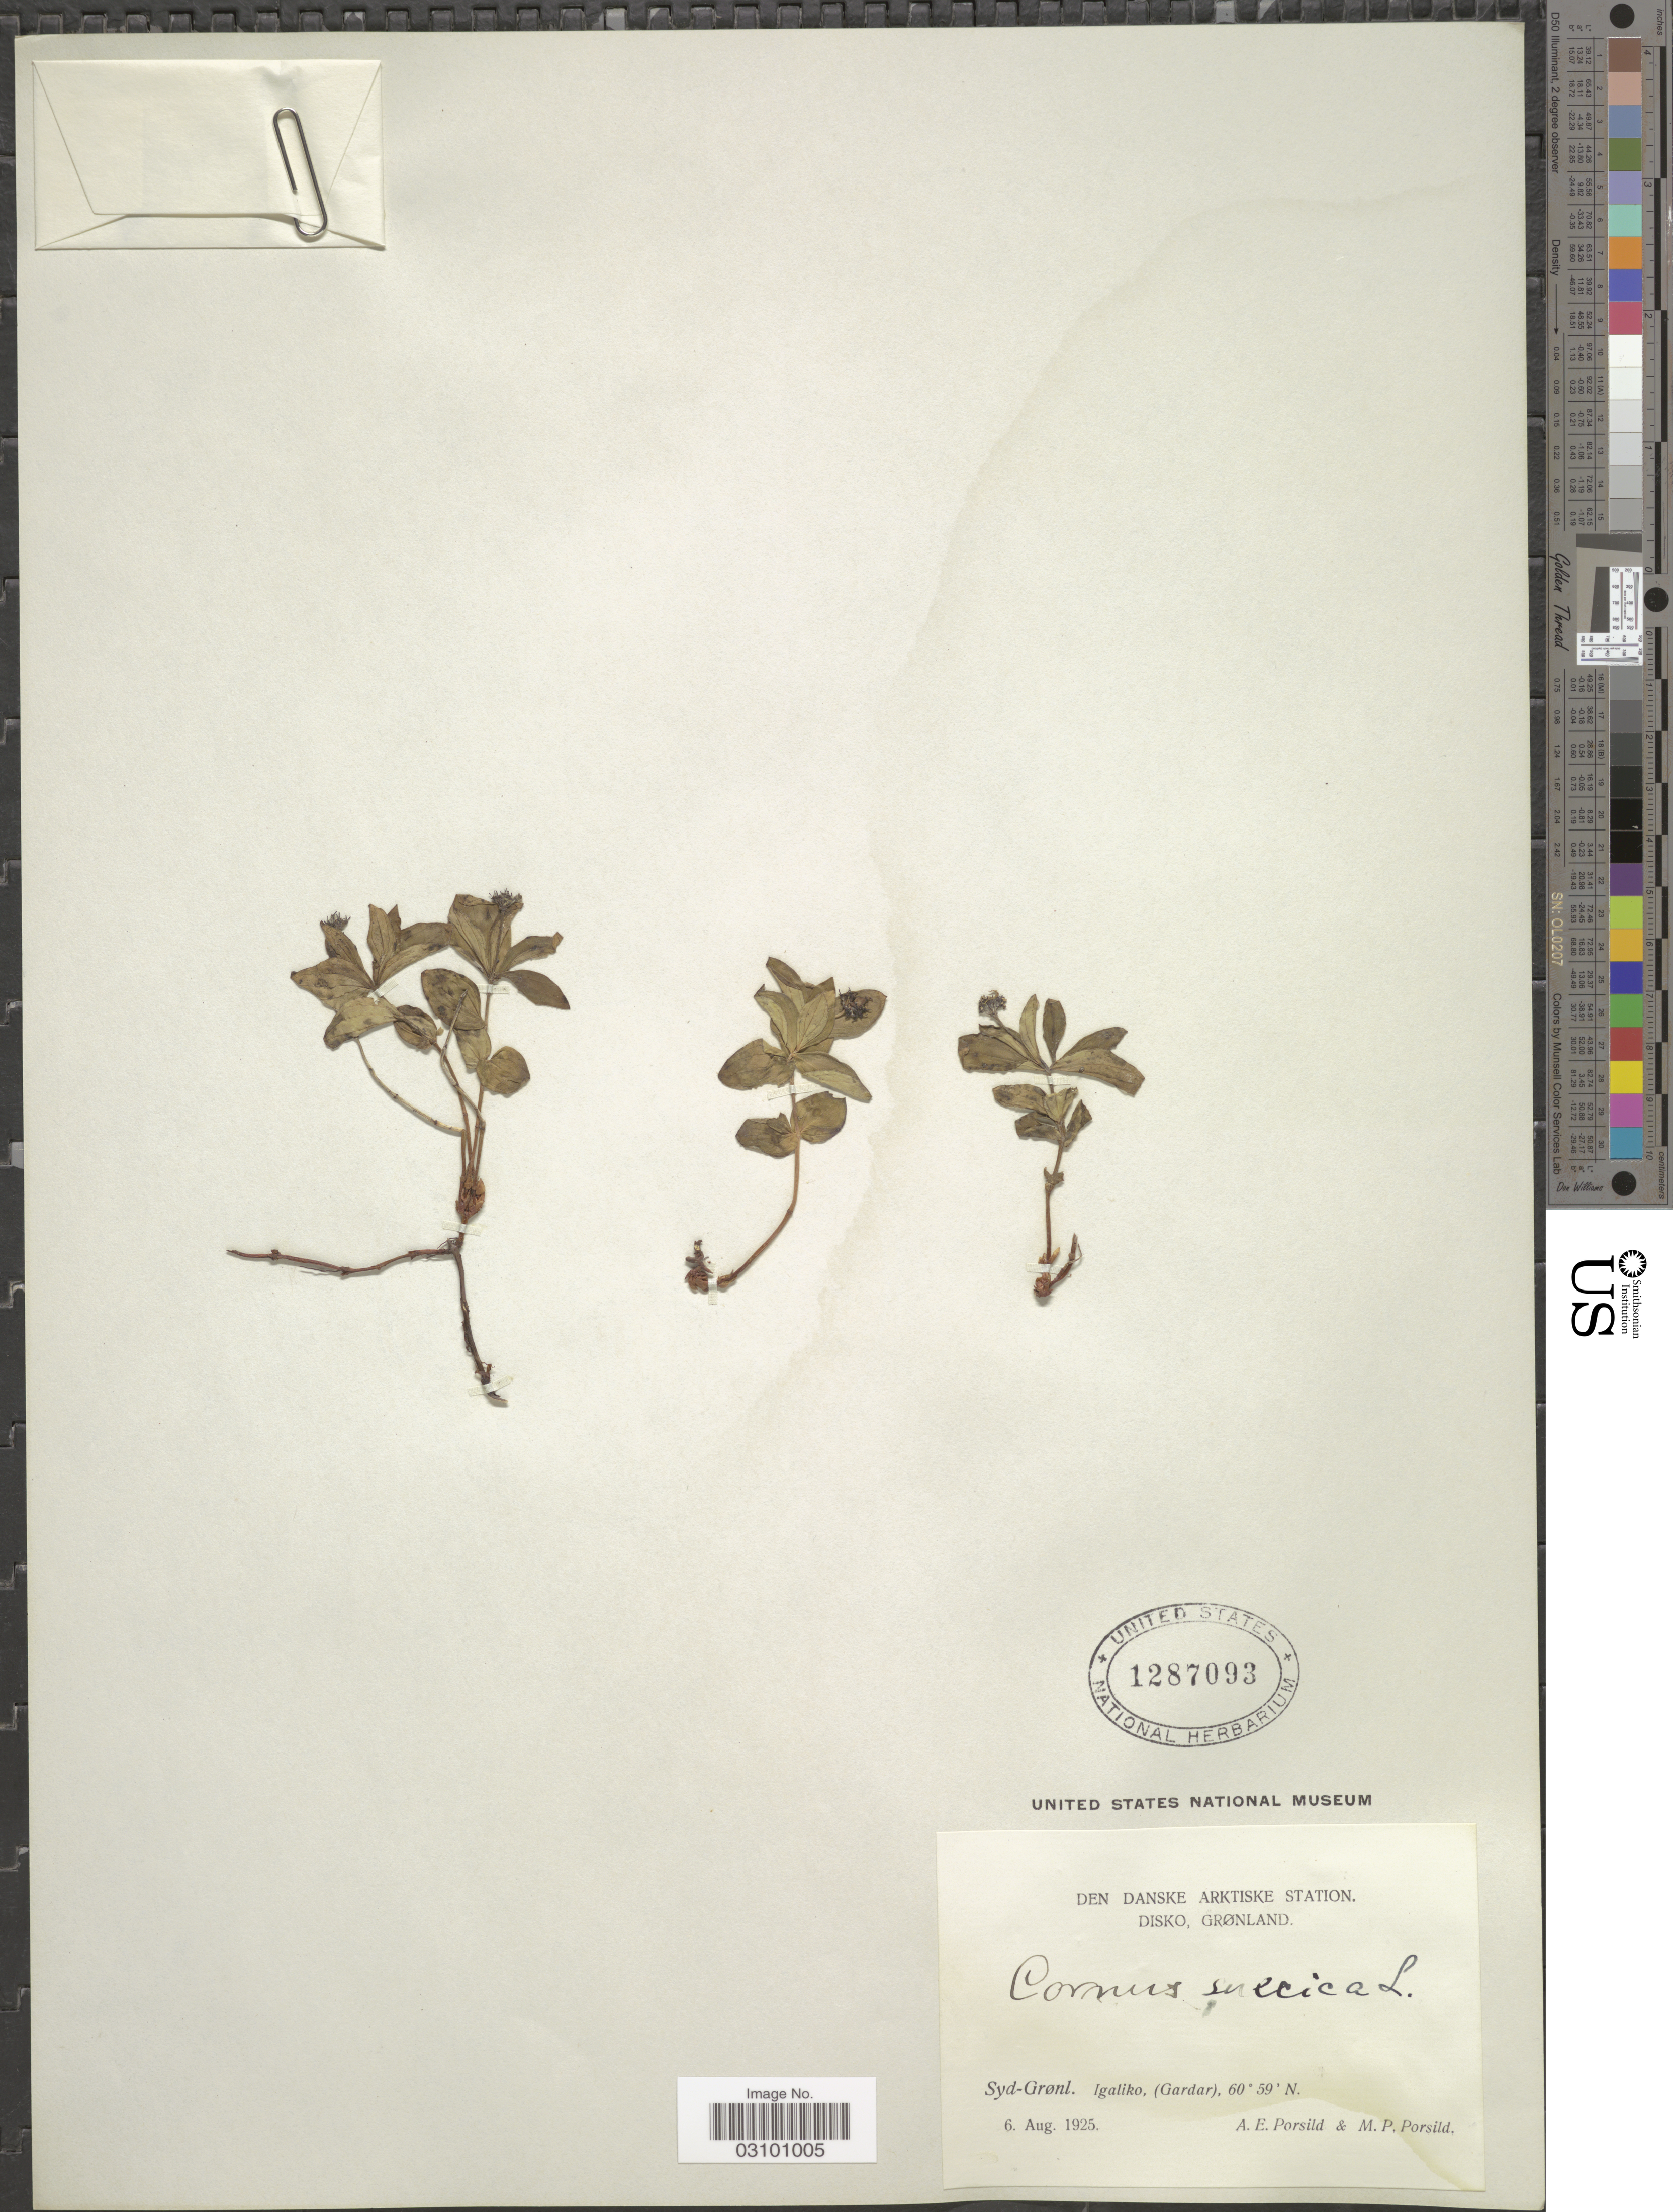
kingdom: Plantae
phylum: Tracheophyta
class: Magnoliopsida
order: Cornales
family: Cornaceae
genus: Cornus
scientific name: Cornus suecica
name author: L.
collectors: A. E. Porsild & M. P. Porsild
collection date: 1925-08-06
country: Greenland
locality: Den Danske Arktiske Station. Disko. Grønland. Syd-Grønl. Igaliko, (Gardar).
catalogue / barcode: US 1287093